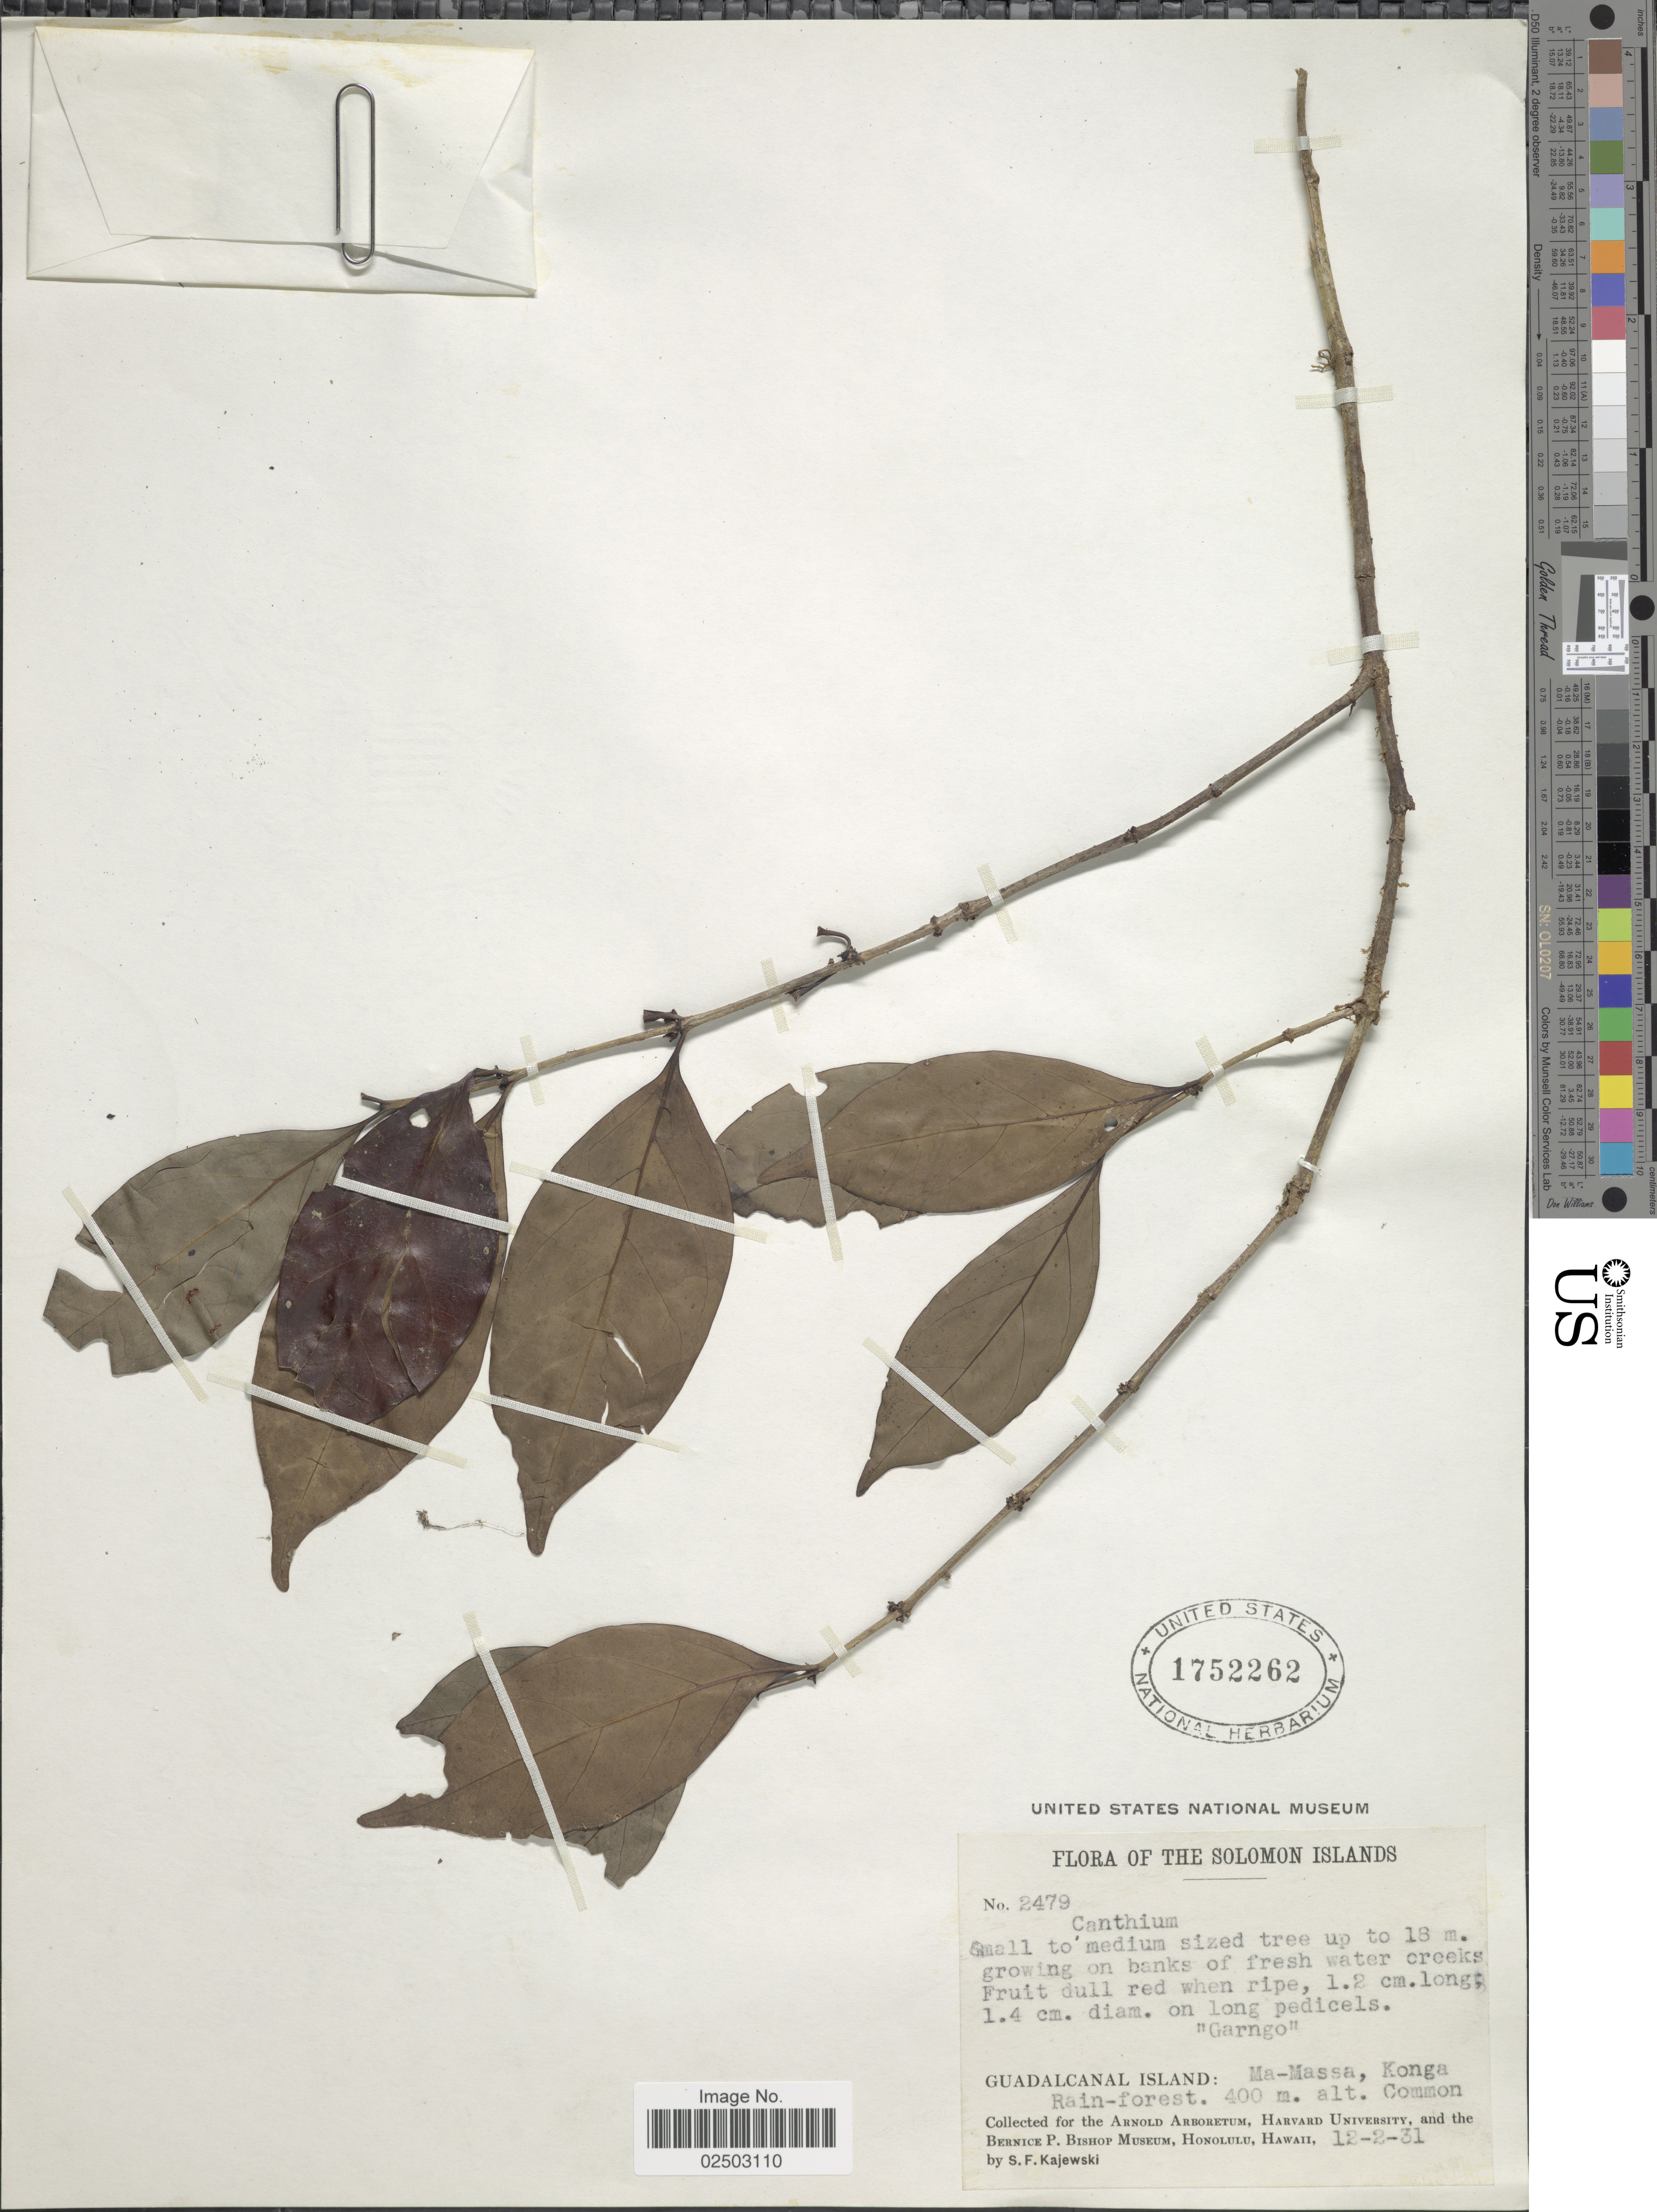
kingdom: Plantae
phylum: Tracheophyta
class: Magnoliopsida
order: Gentianales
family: Rubiaceae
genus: Bridsonia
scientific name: Bridsonia chamaedendrum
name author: (Kuntze) Verstraete & A.E. van Wyk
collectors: S. Kajewski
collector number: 2479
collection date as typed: Transcribed d/m/y: 12/2/31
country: Solomon Islands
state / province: Solomon Islands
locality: Guadalcanal Island: Ma-Massa, Konga Rain-forest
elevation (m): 400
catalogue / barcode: US 1752262